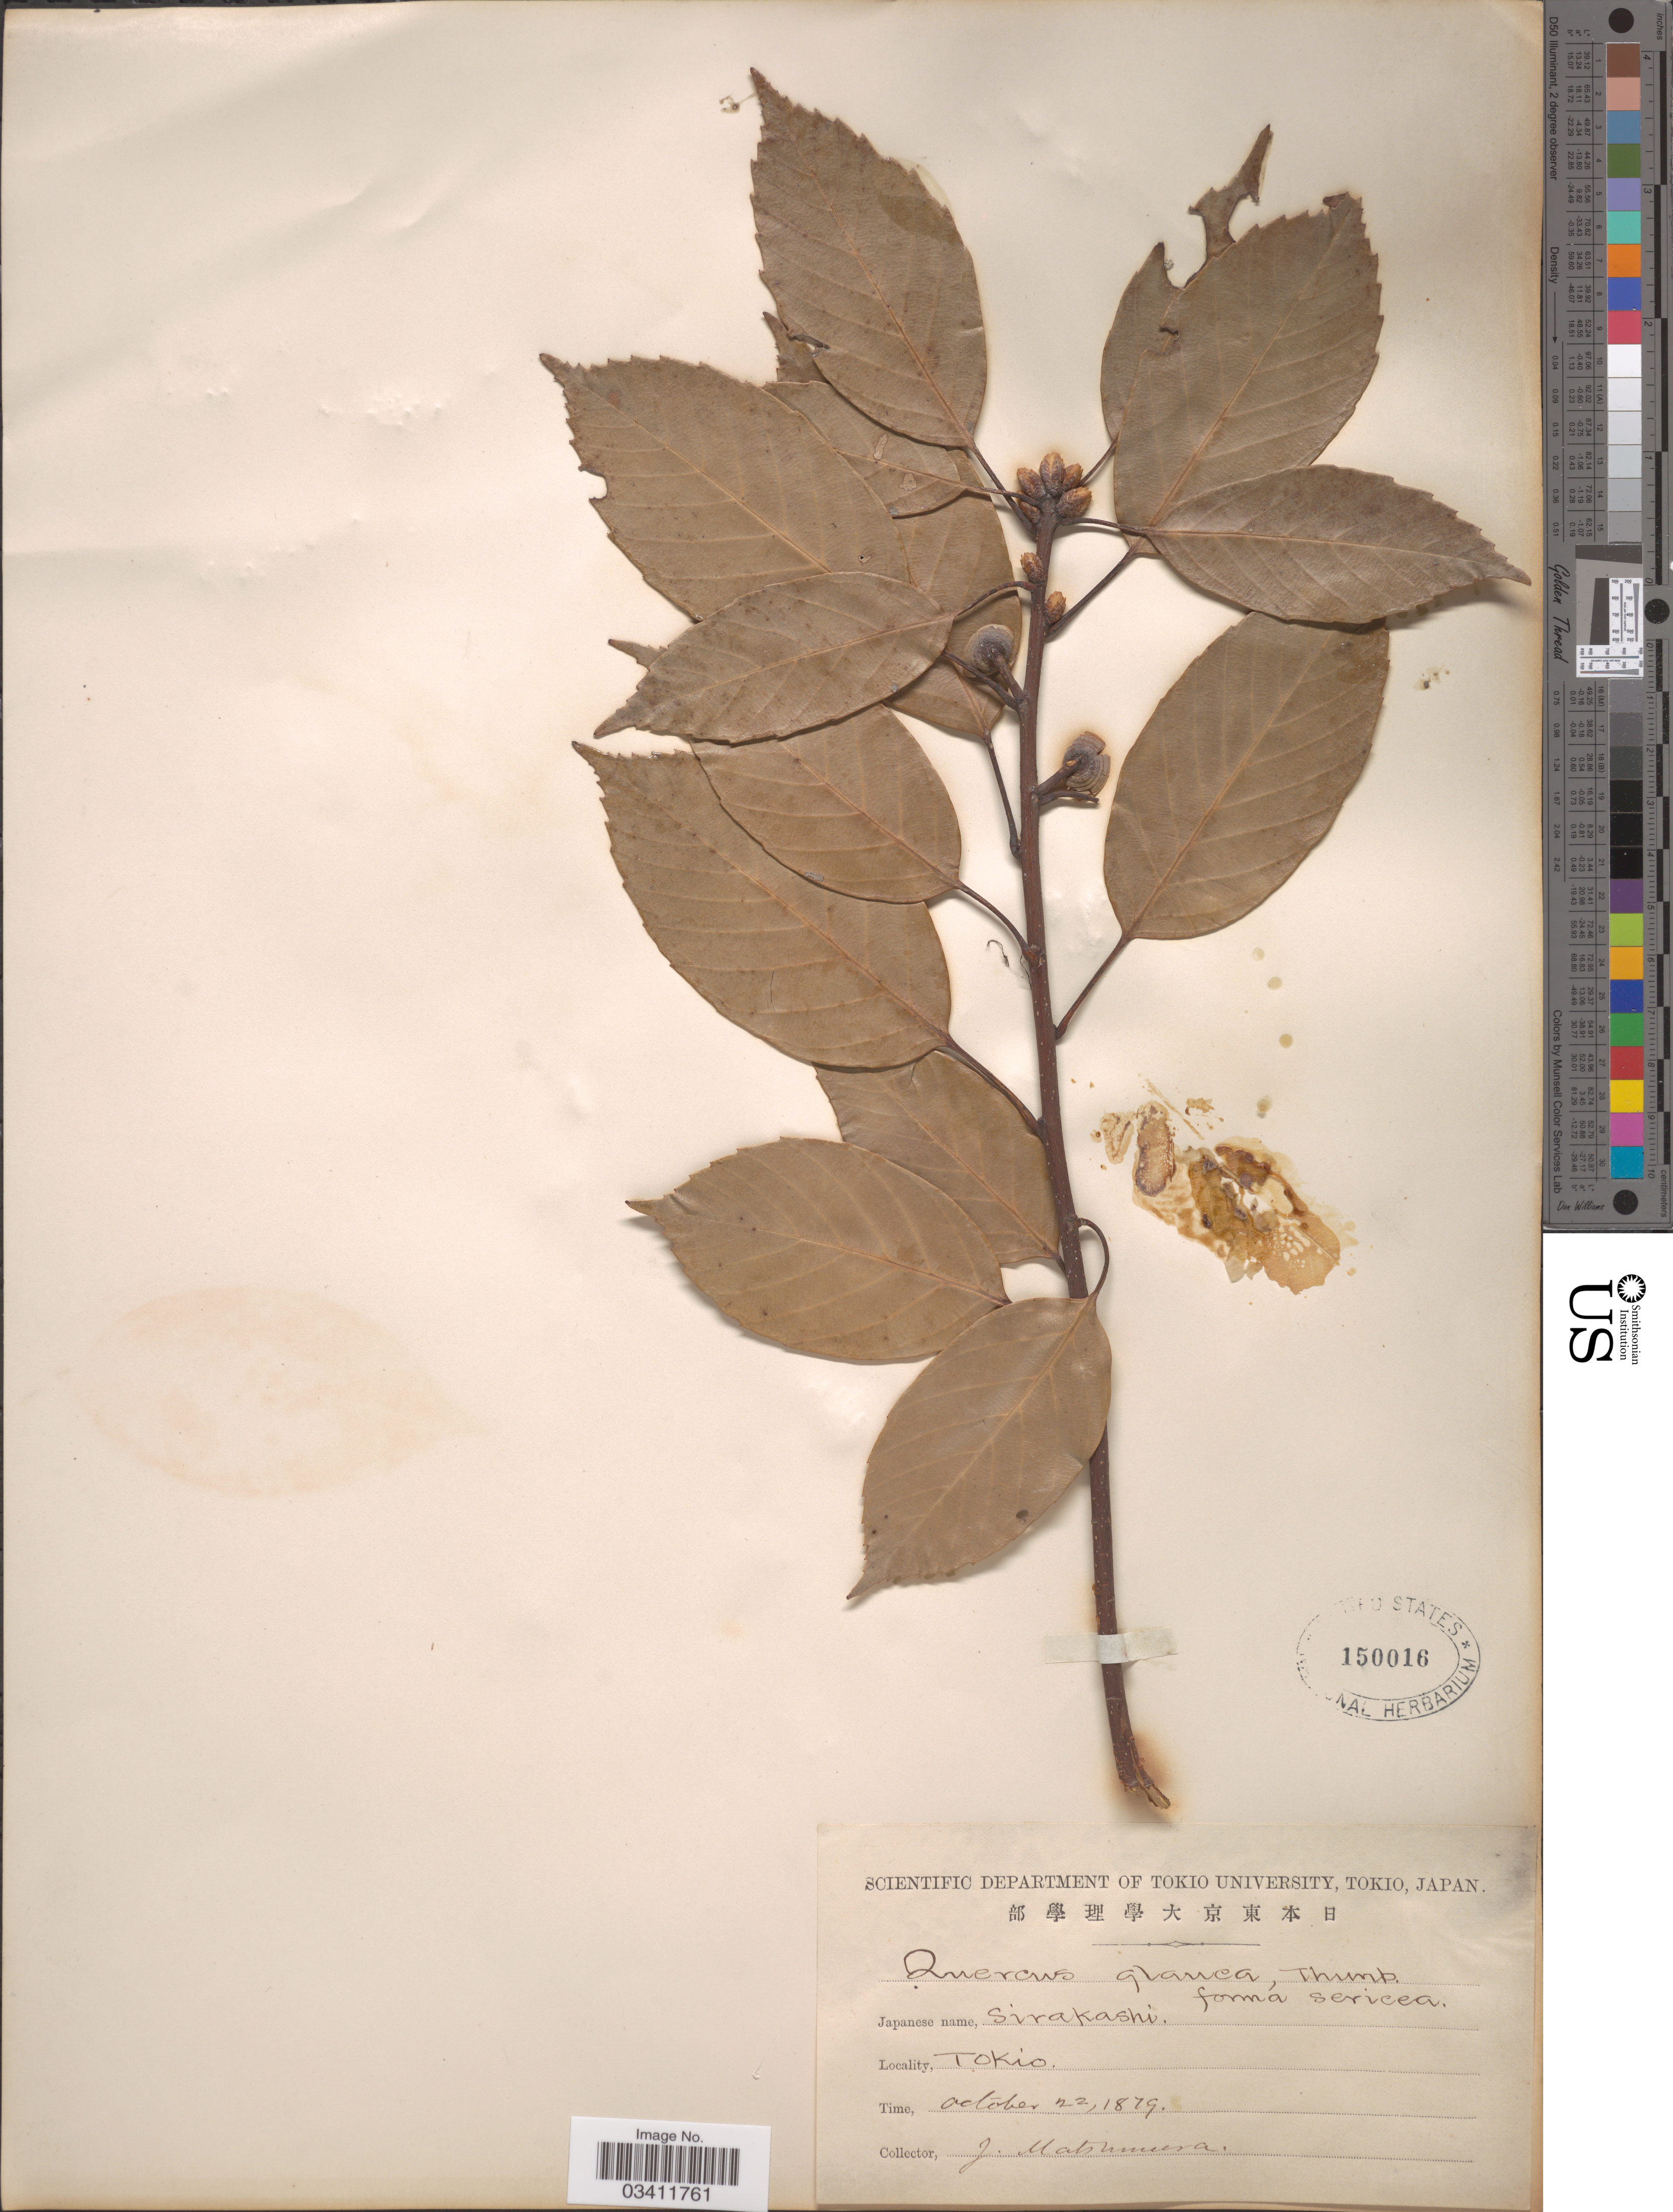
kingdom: Plantae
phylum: Tracheophyta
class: Magnoliopsida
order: Fagales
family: Fagaceae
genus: Quercus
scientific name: Quercus glauca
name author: Thunb.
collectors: J. Matsumura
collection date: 1879-10-22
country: Japan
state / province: Tokyo, Federal City of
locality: Tokio.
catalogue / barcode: US 150016